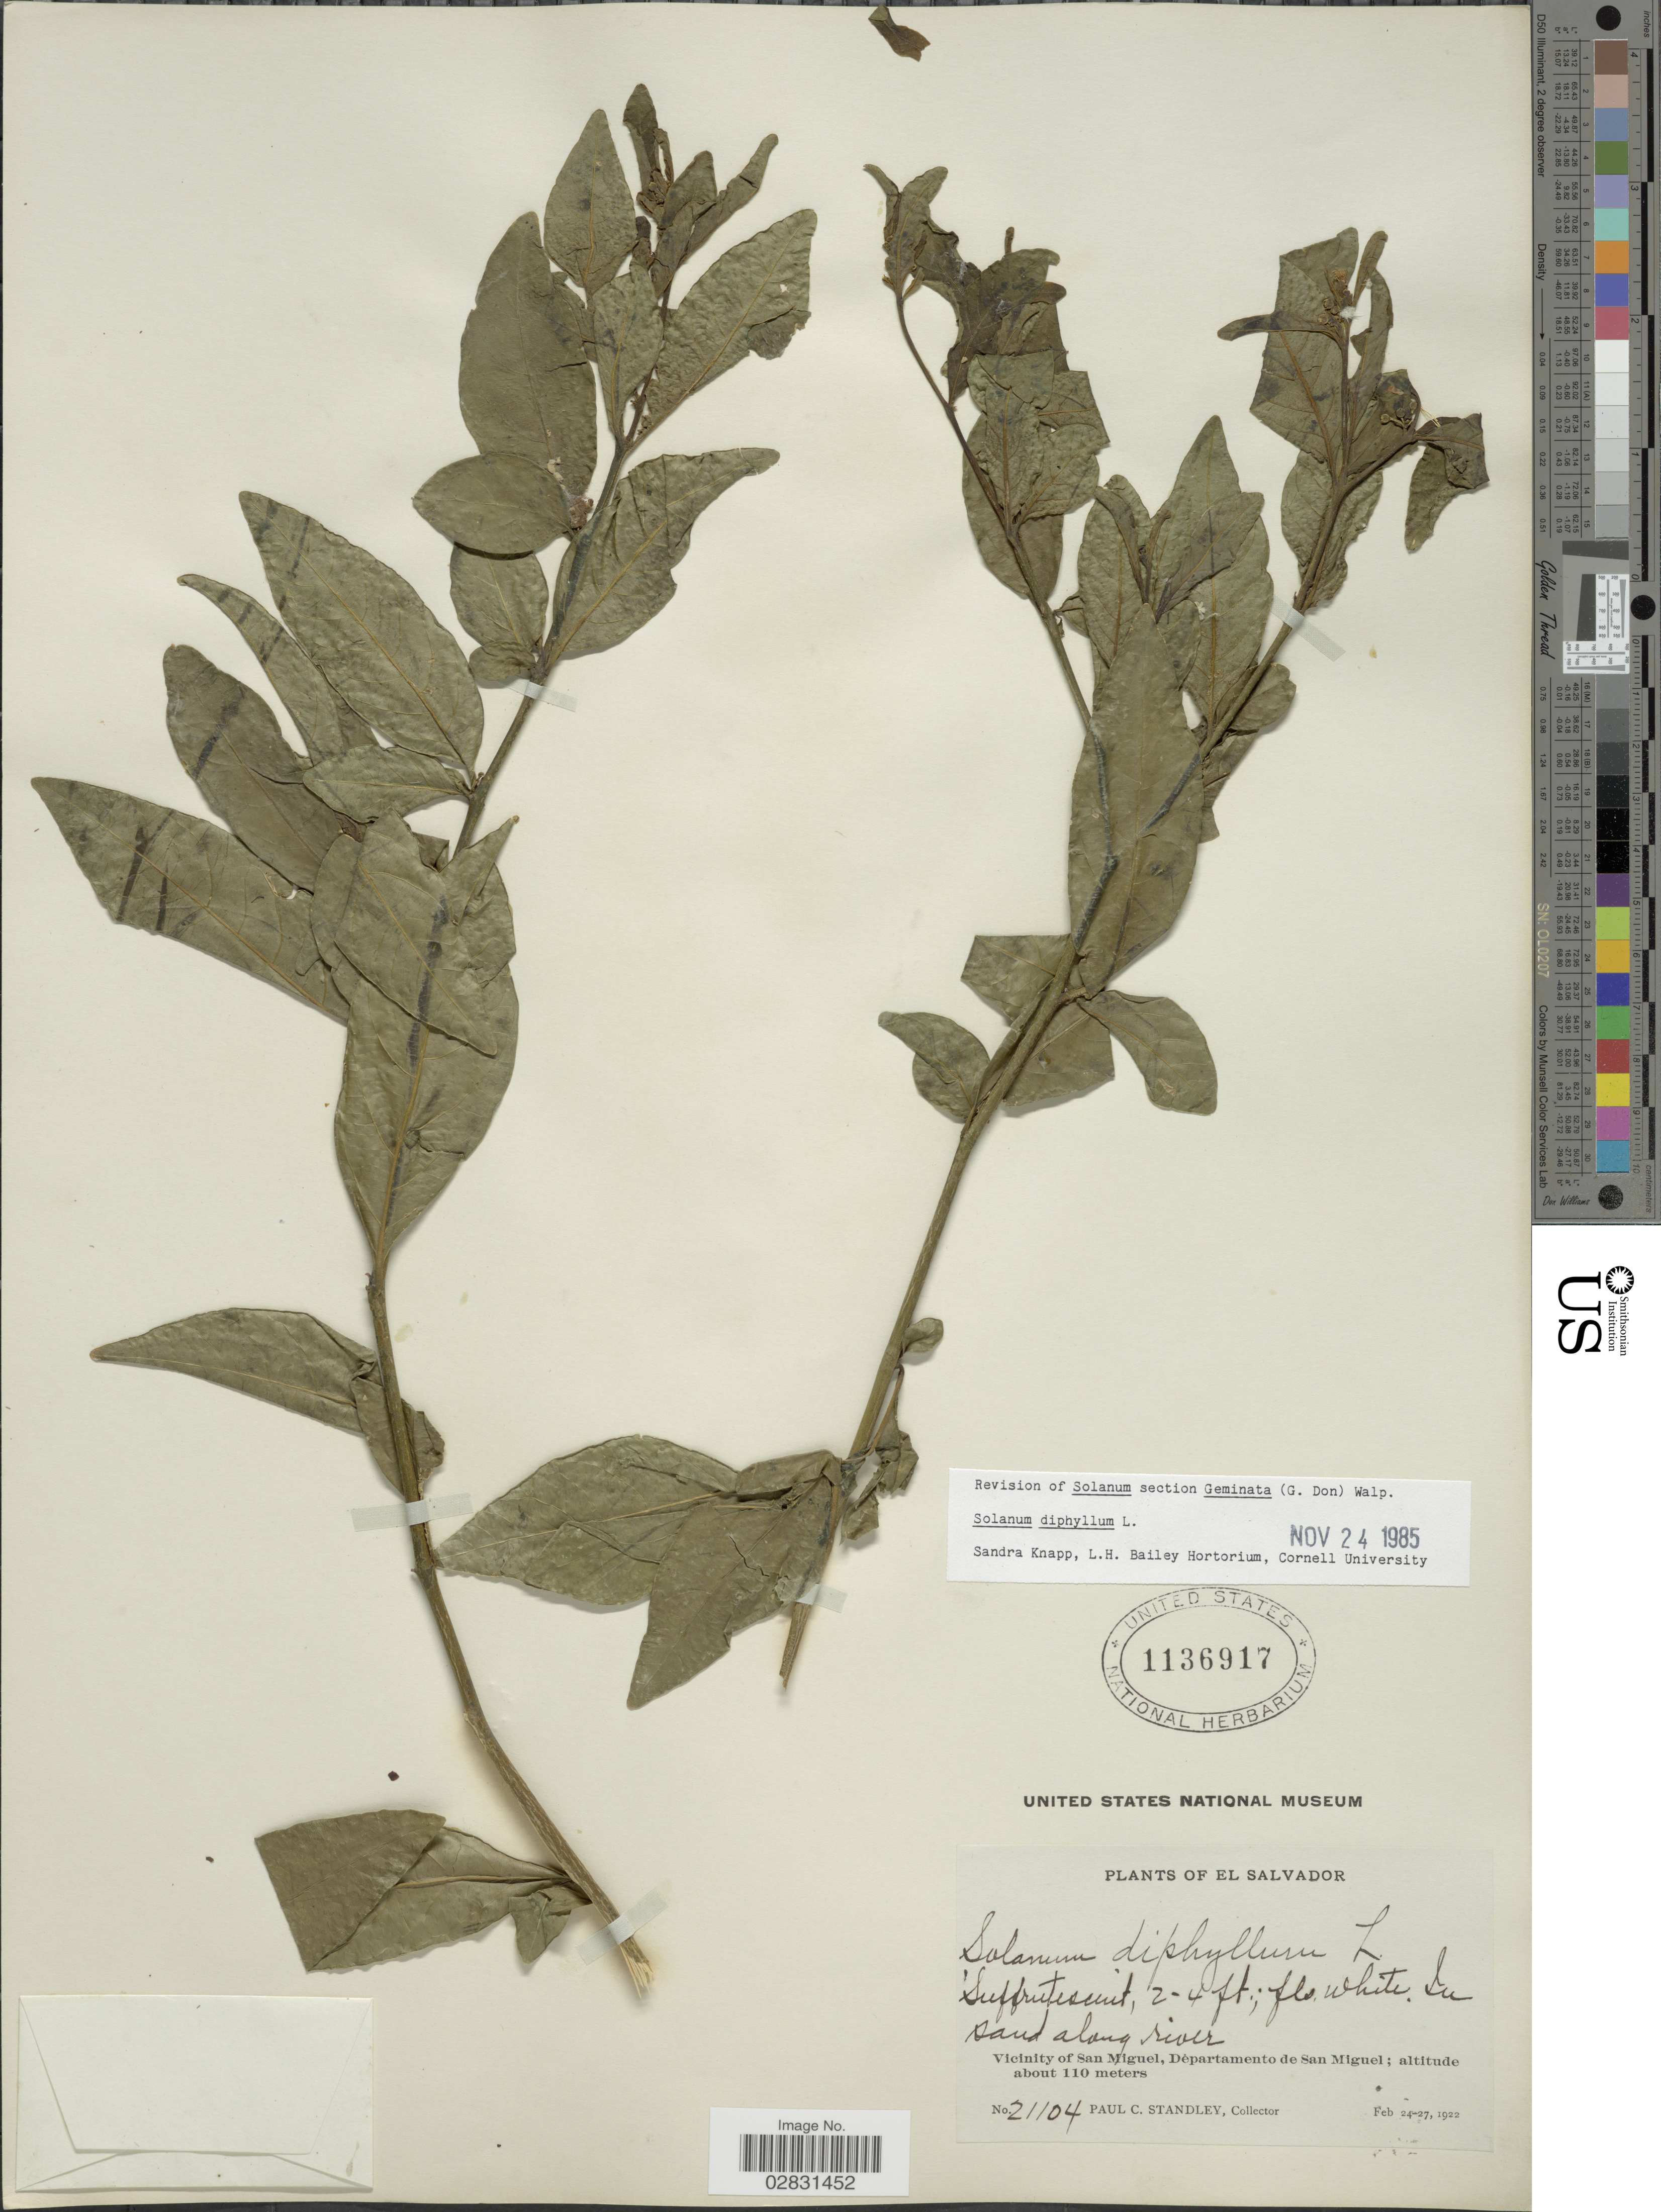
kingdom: Plantae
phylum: Tracheophyta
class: Magnoliopsida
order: Solanales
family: Solanaceae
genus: Solanum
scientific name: Solanum diphyllum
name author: L.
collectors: P. C. Standley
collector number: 21104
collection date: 1922-02-24/1922-02-27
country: El Salvador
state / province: San Miguel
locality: Vicinity of San Miguel, Departamento de San Miguel.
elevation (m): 110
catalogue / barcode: US 1136917